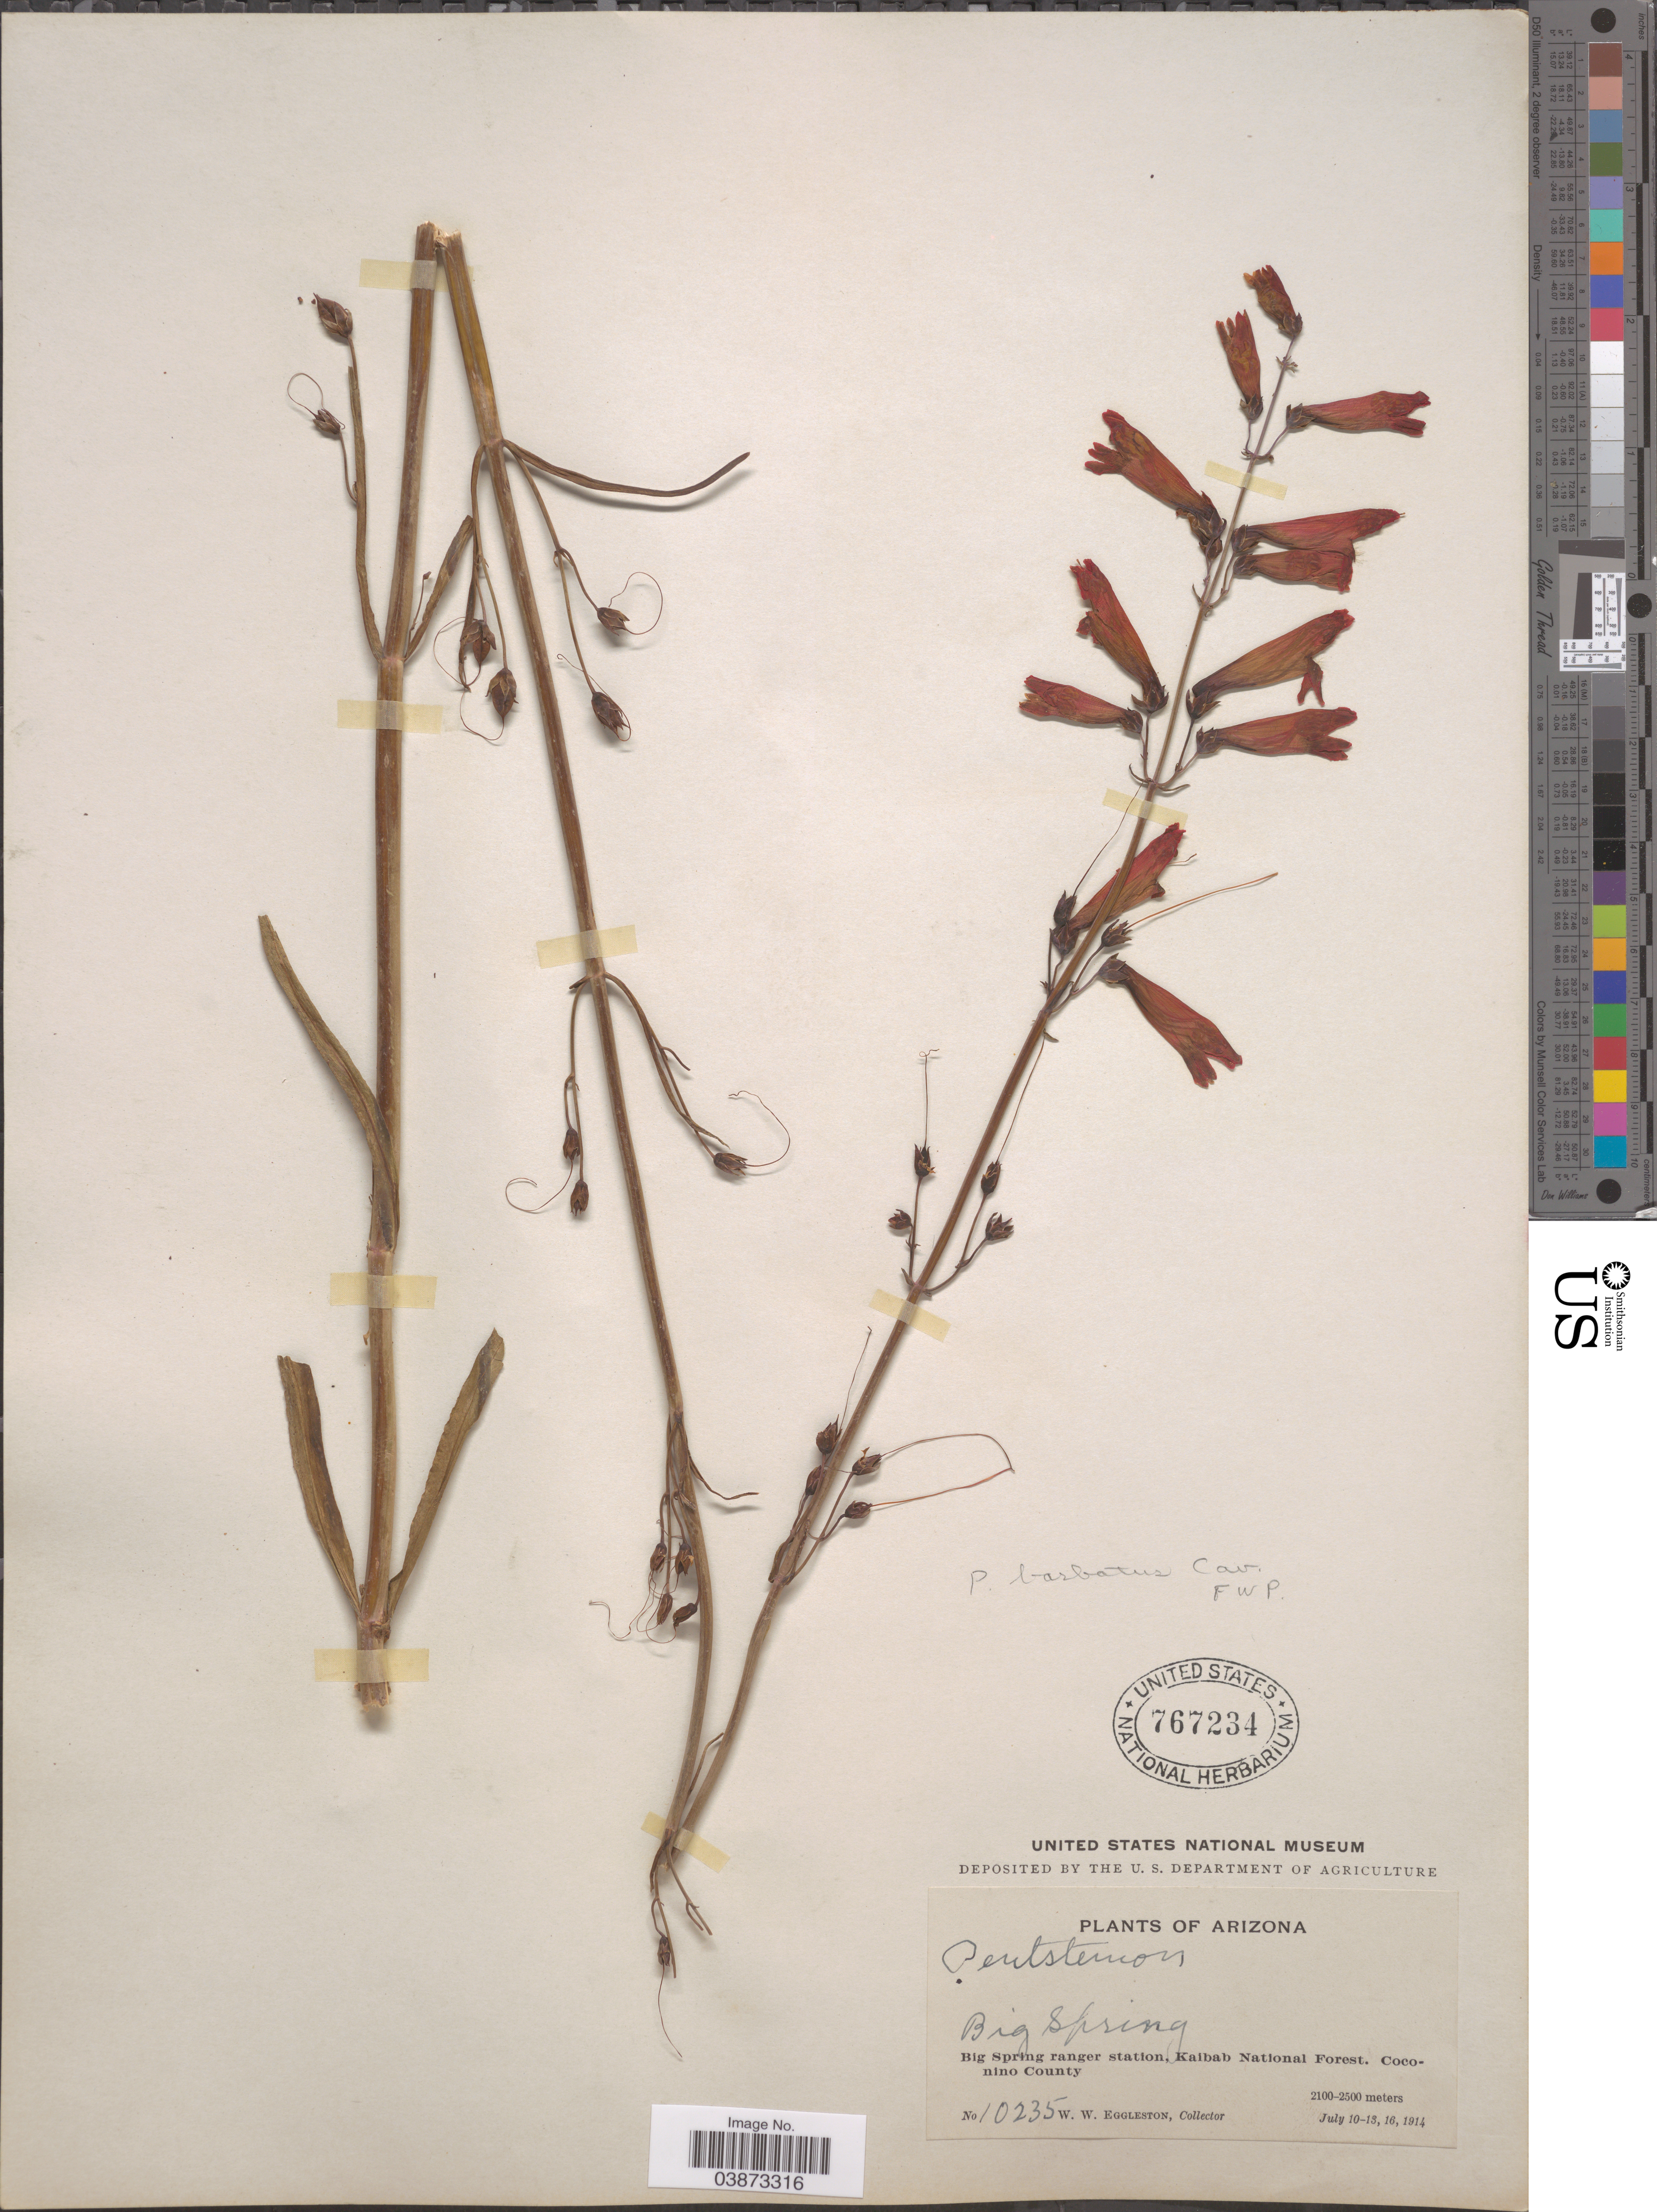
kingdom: Plantae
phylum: Tracheophyta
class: Magnoliopsida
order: Lamiales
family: Plantaginaceae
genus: Penstemon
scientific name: Penstemon barbatus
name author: (Cav.) Roth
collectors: W. W. Eggleston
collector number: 10235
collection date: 1914-07-10/1914-07-16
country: United States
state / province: Arizona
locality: Big Spring. Big Spring ranger station, Kaibab National Forest, Coconino County.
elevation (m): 2100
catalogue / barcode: US 767234